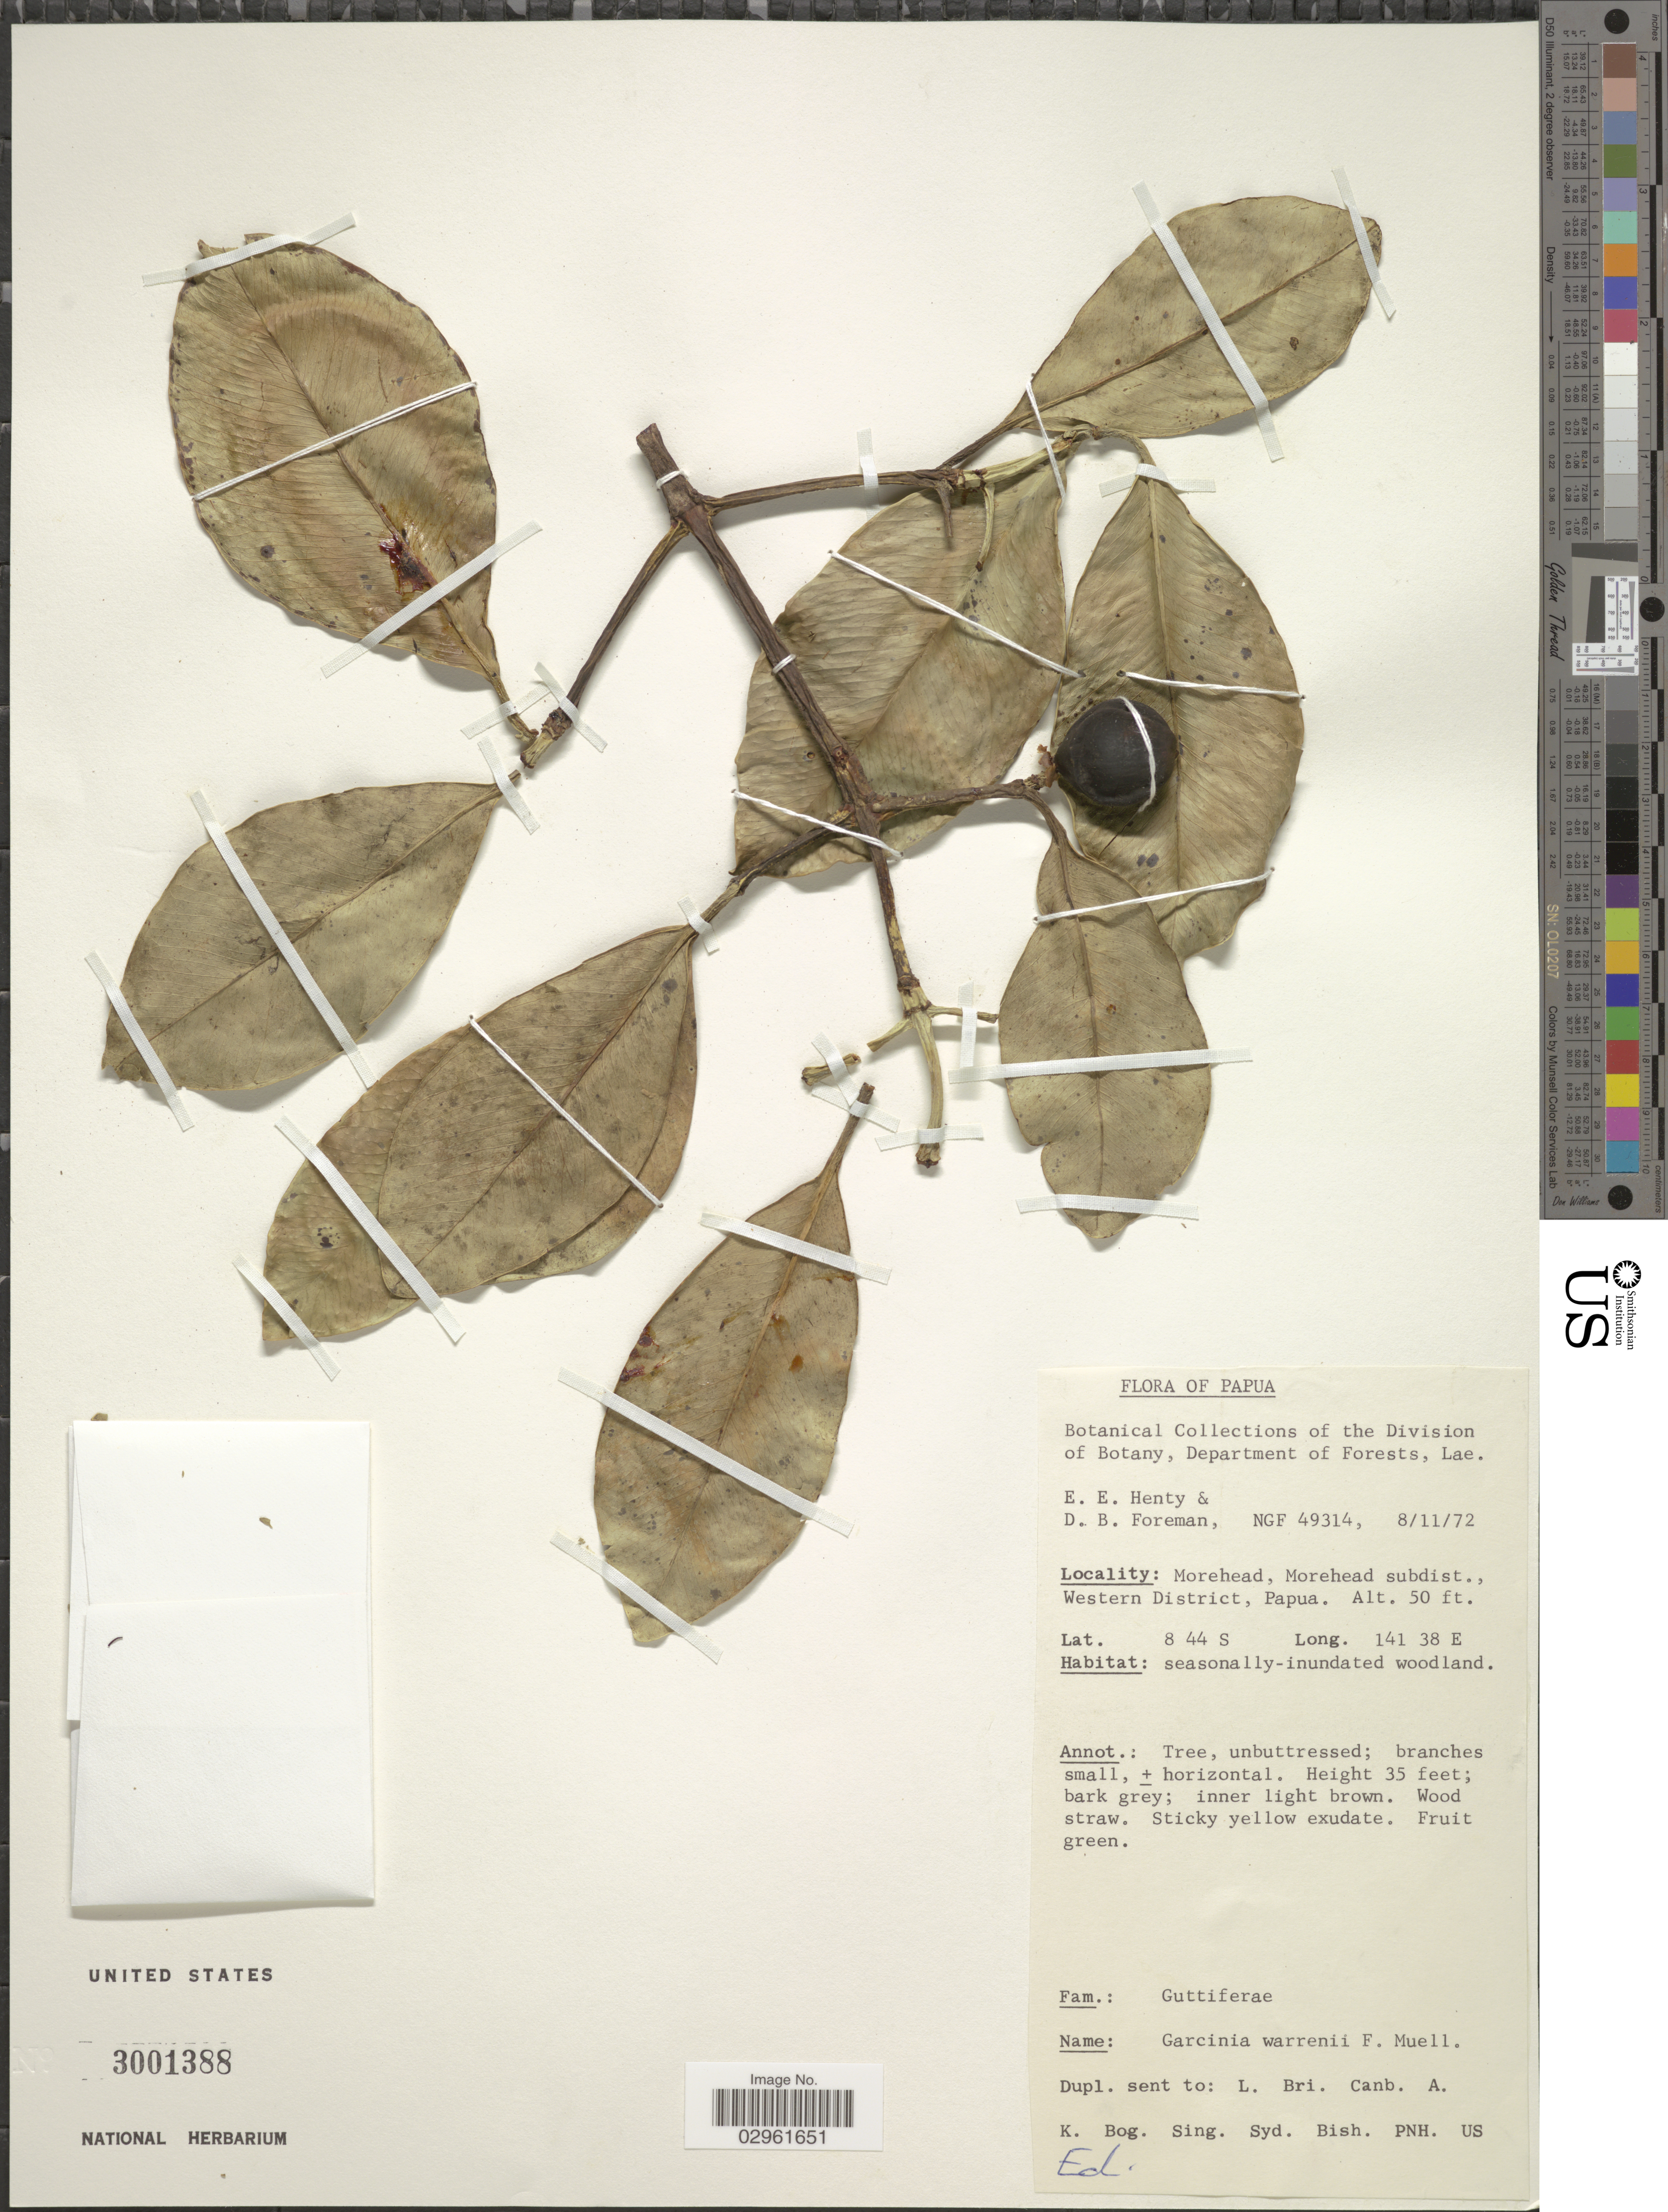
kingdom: Plantae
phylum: Tracheophyta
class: Magnoliopsida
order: Malpighiales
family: Clusiaceae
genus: Garcinia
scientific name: Garcinia warrenii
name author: F. Muell.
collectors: E. Henty & D. Foreman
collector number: NGF49314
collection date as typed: Transcribed d/m/y: 8/11/72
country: Papua New Guinea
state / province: Manus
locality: Morehead, Morehead subdist., Western District.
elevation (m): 15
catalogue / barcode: US 3001388